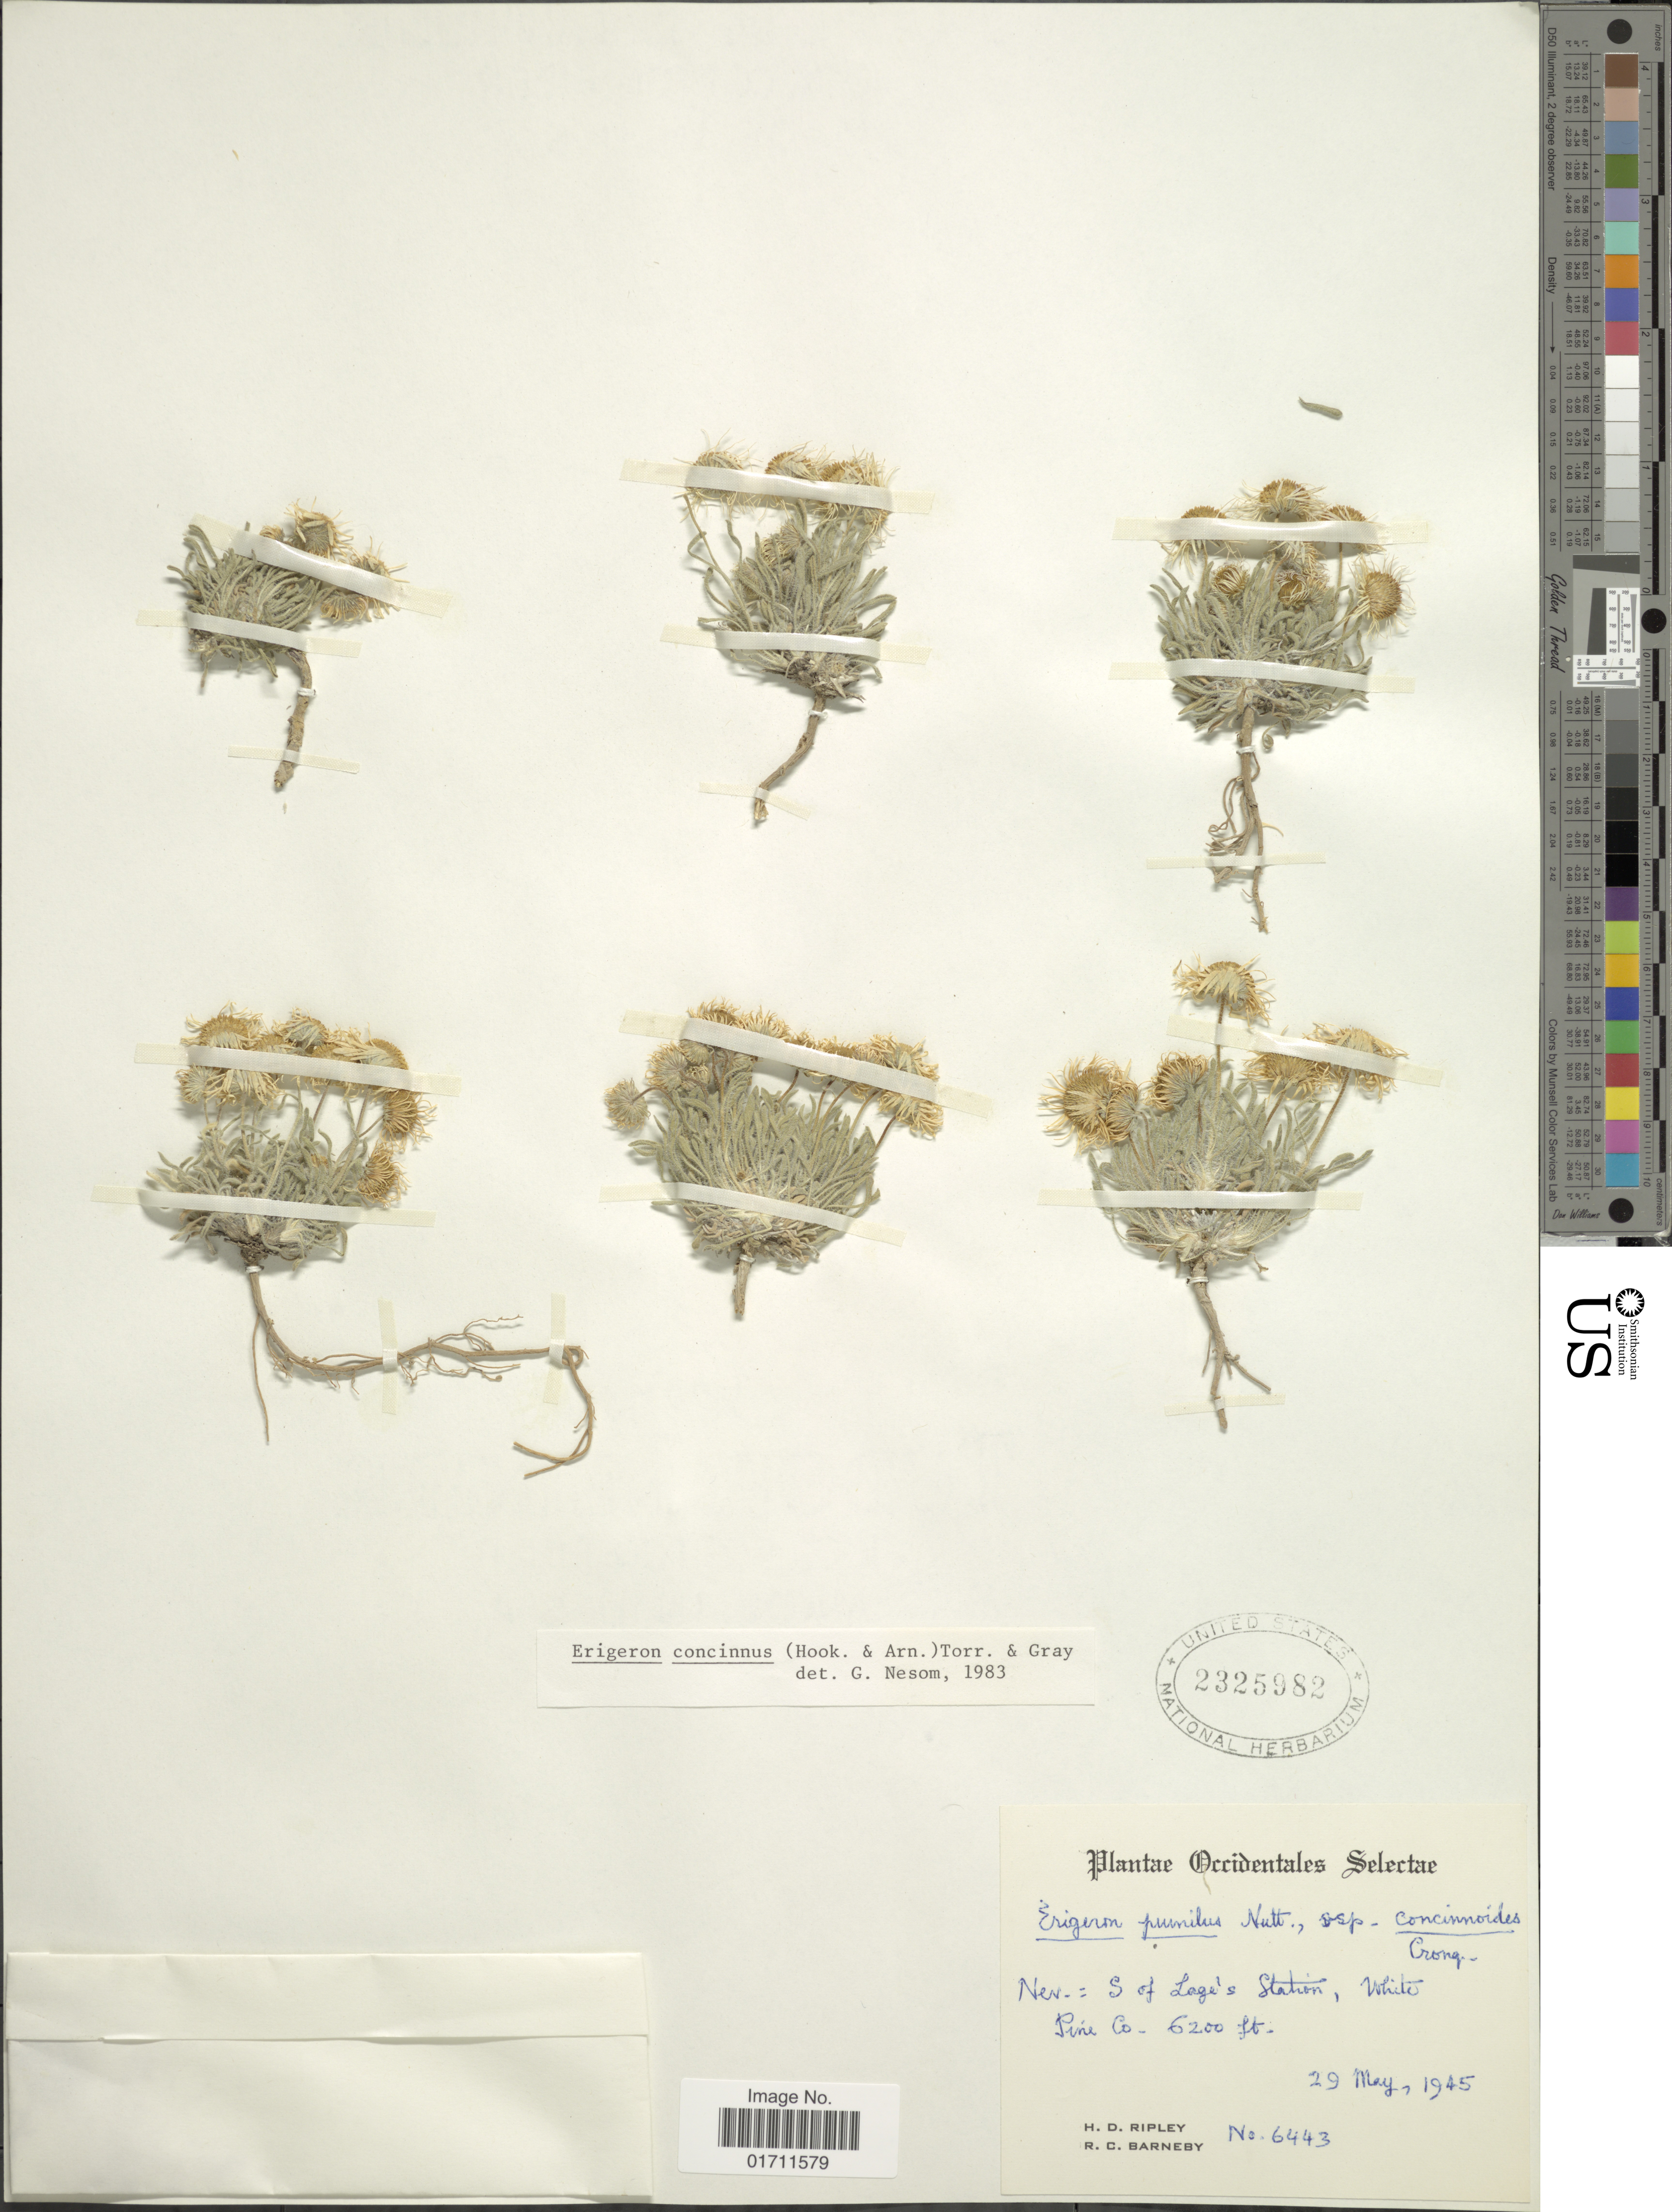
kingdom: Plantae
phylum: Tracheophyta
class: Magnoliopsida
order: Asterales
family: Asteraceae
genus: Erigeron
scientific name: Erigeron concinnus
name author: (Hook. & Arn.) Torr. & A. Gray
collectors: H. Ripley & R. C. Barneby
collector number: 6443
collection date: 1945-05-29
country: United States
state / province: Nevada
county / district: White Pine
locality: S. of Lage's Station, White Pine Co.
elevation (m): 1890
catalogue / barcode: US 2325982